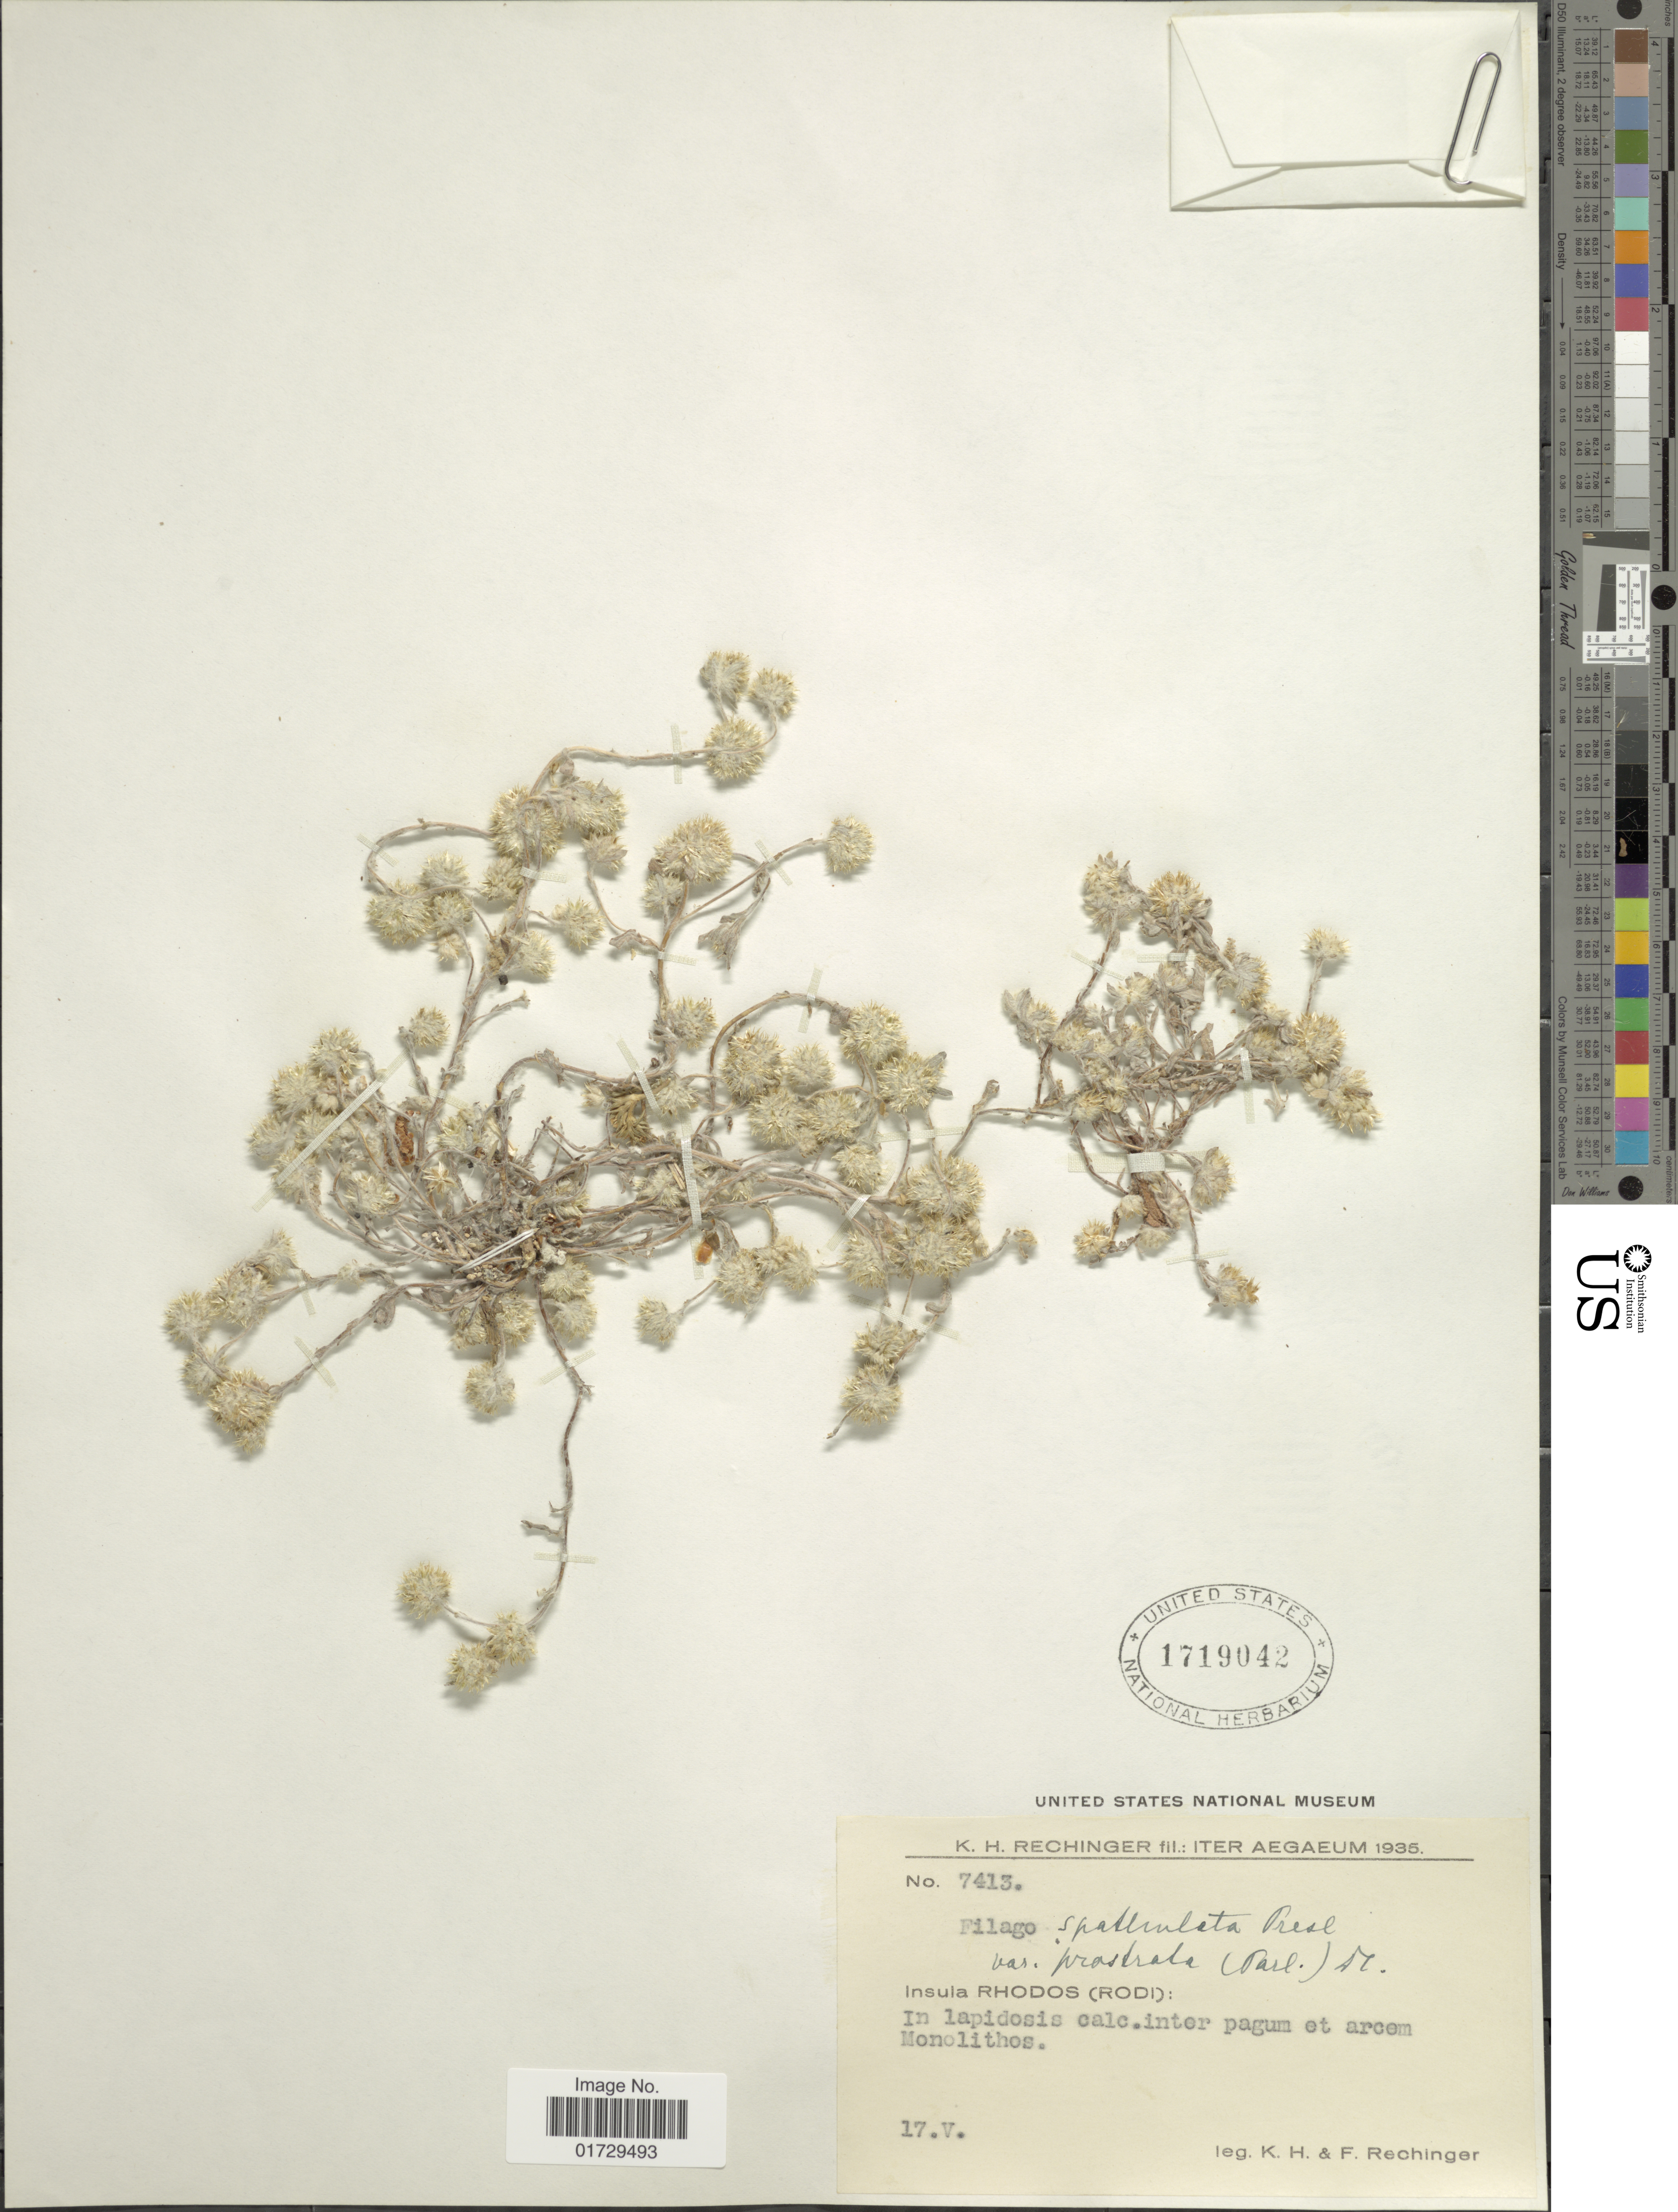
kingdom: Plantae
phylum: Tracheophyta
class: Magnoliopsida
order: Asterales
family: Asteraceae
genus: Filago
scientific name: Filago spathulata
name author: C. Presl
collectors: K. H. Rechinger & F. Rechinger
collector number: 7413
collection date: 1935-05-17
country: Greece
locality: Insula Rhodos (Rodi)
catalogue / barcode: US 1719042